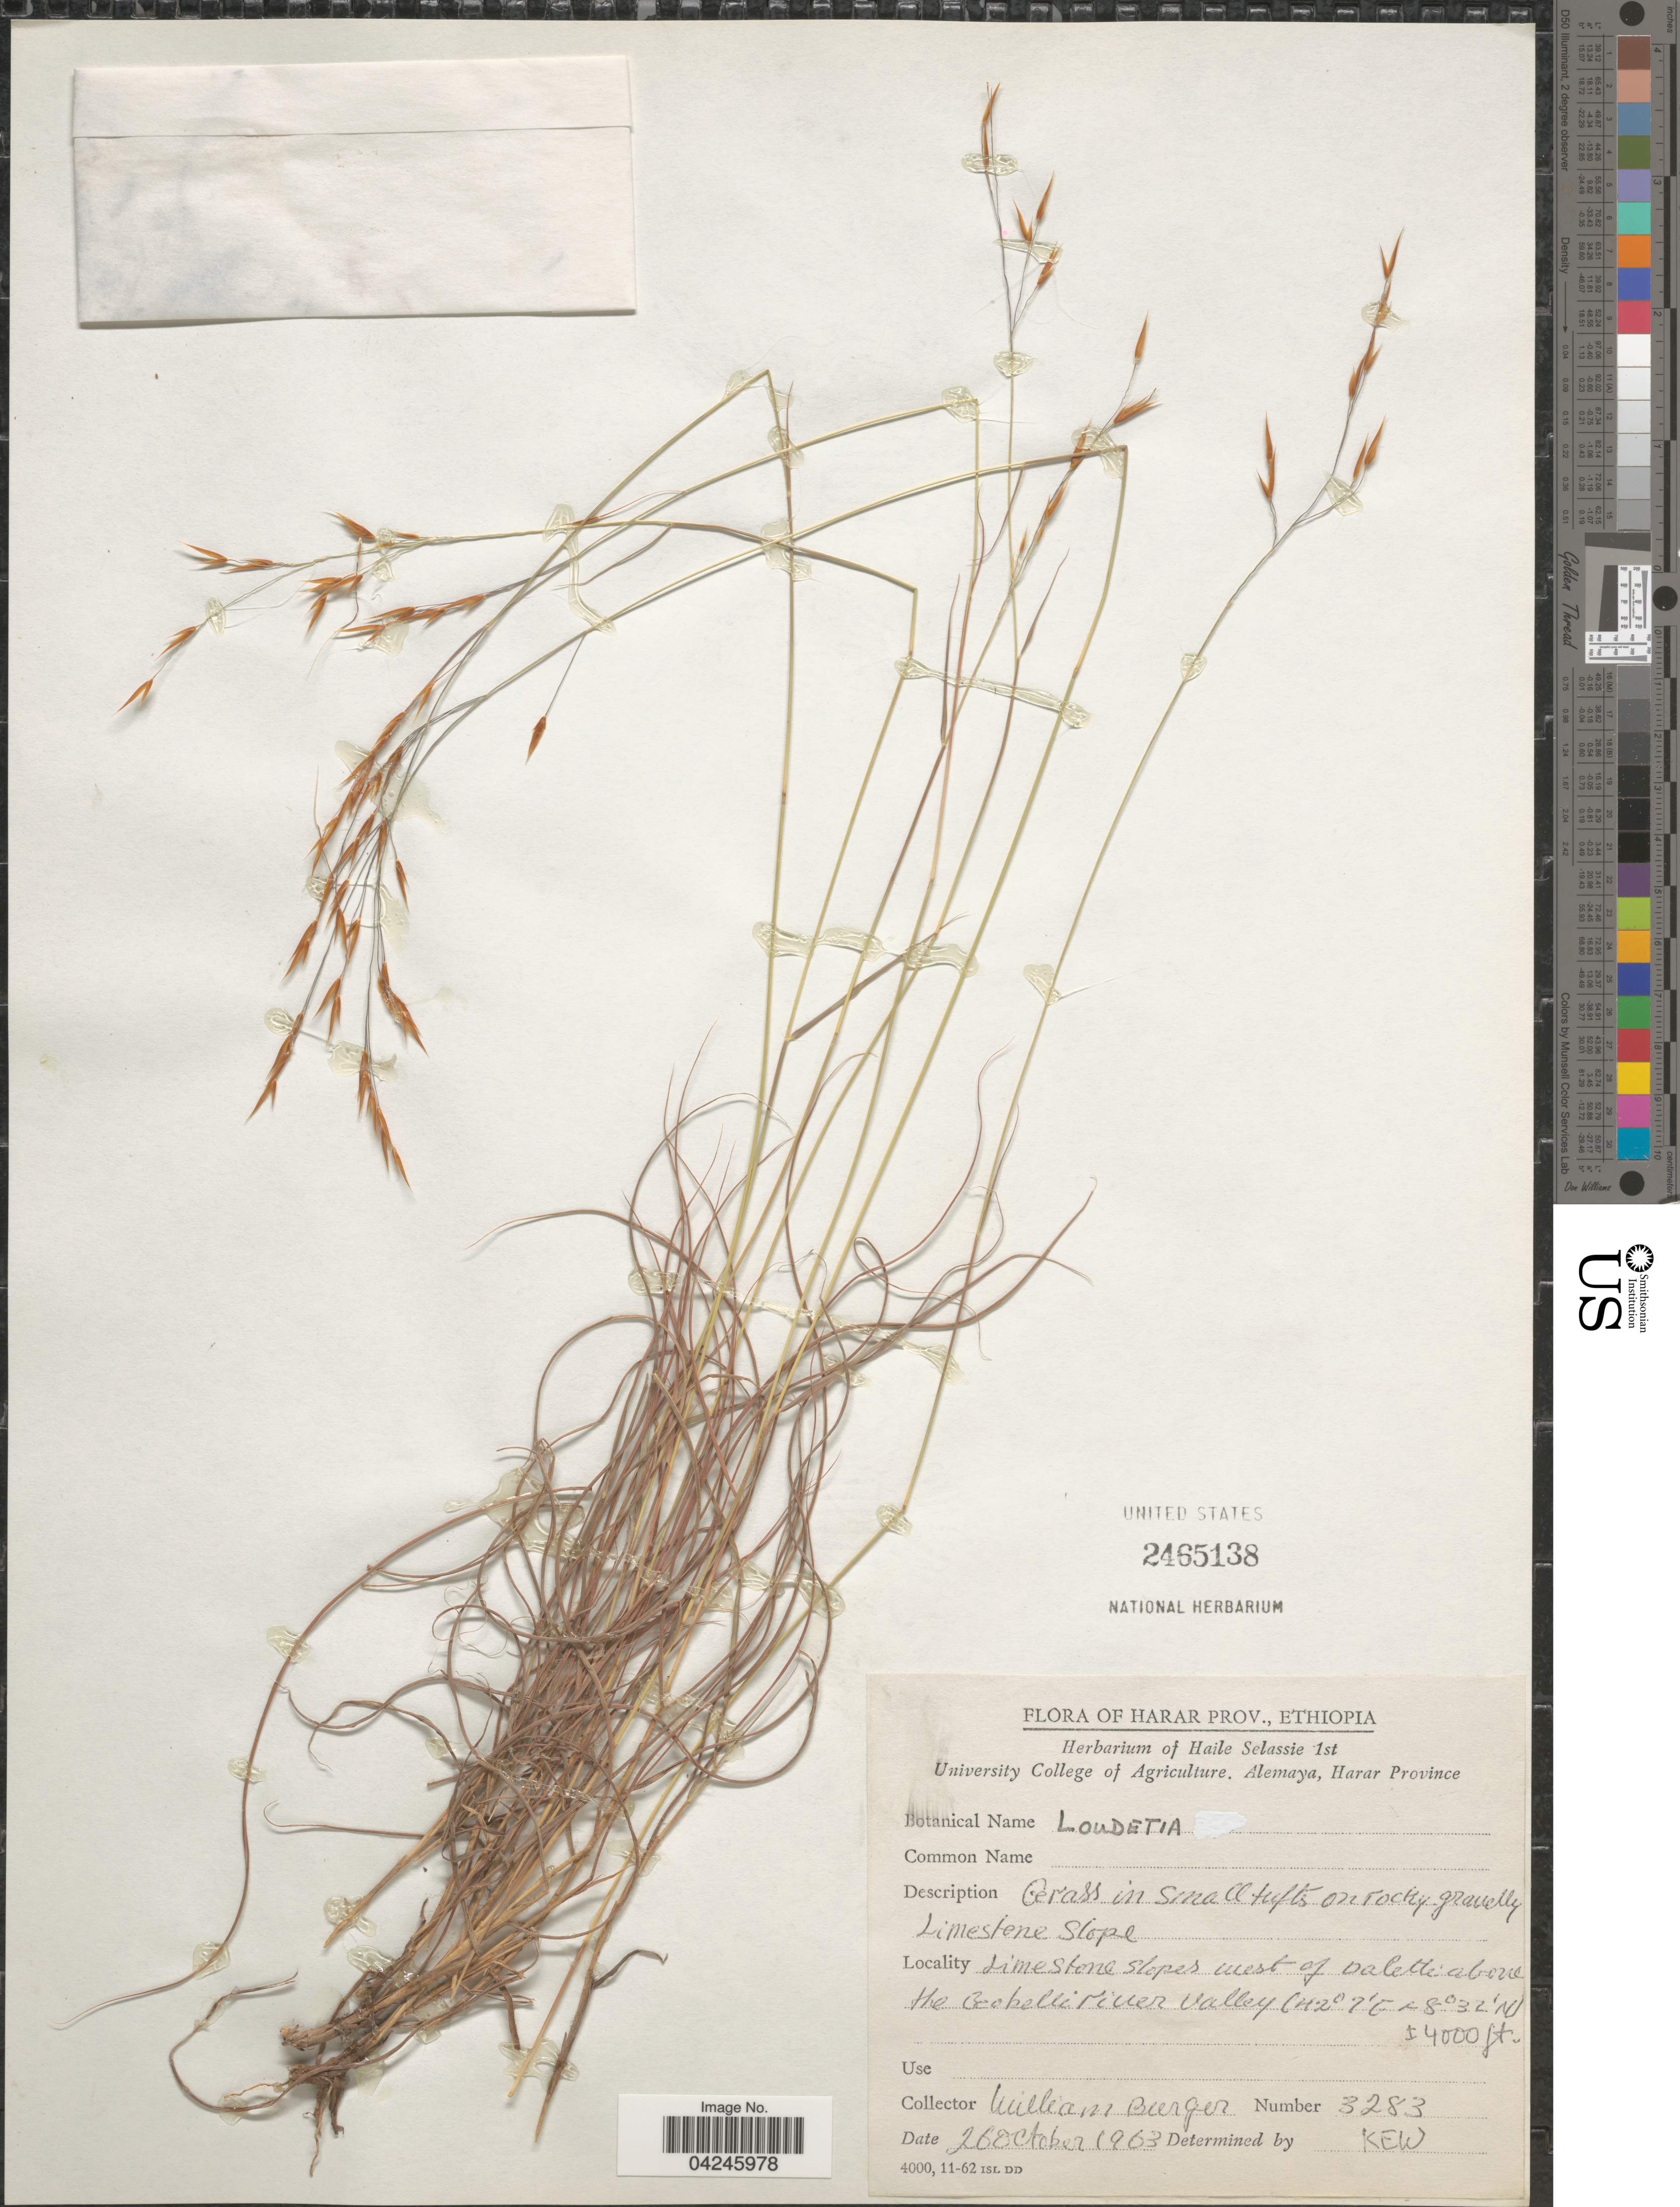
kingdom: Plantae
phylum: Tracheophyta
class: Liliopsida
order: Poales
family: Poaceae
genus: Loudetia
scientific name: Loudetia sp.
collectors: W. Burger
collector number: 3283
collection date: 1963-10-26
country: Ethiopia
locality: Harar Province. Grass in small tufts on rocky gravelly Limestone Slope. Limestone Slopes west of Dalette above the Beobelli [interpreted] river valley.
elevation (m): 1219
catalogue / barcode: US 2465138